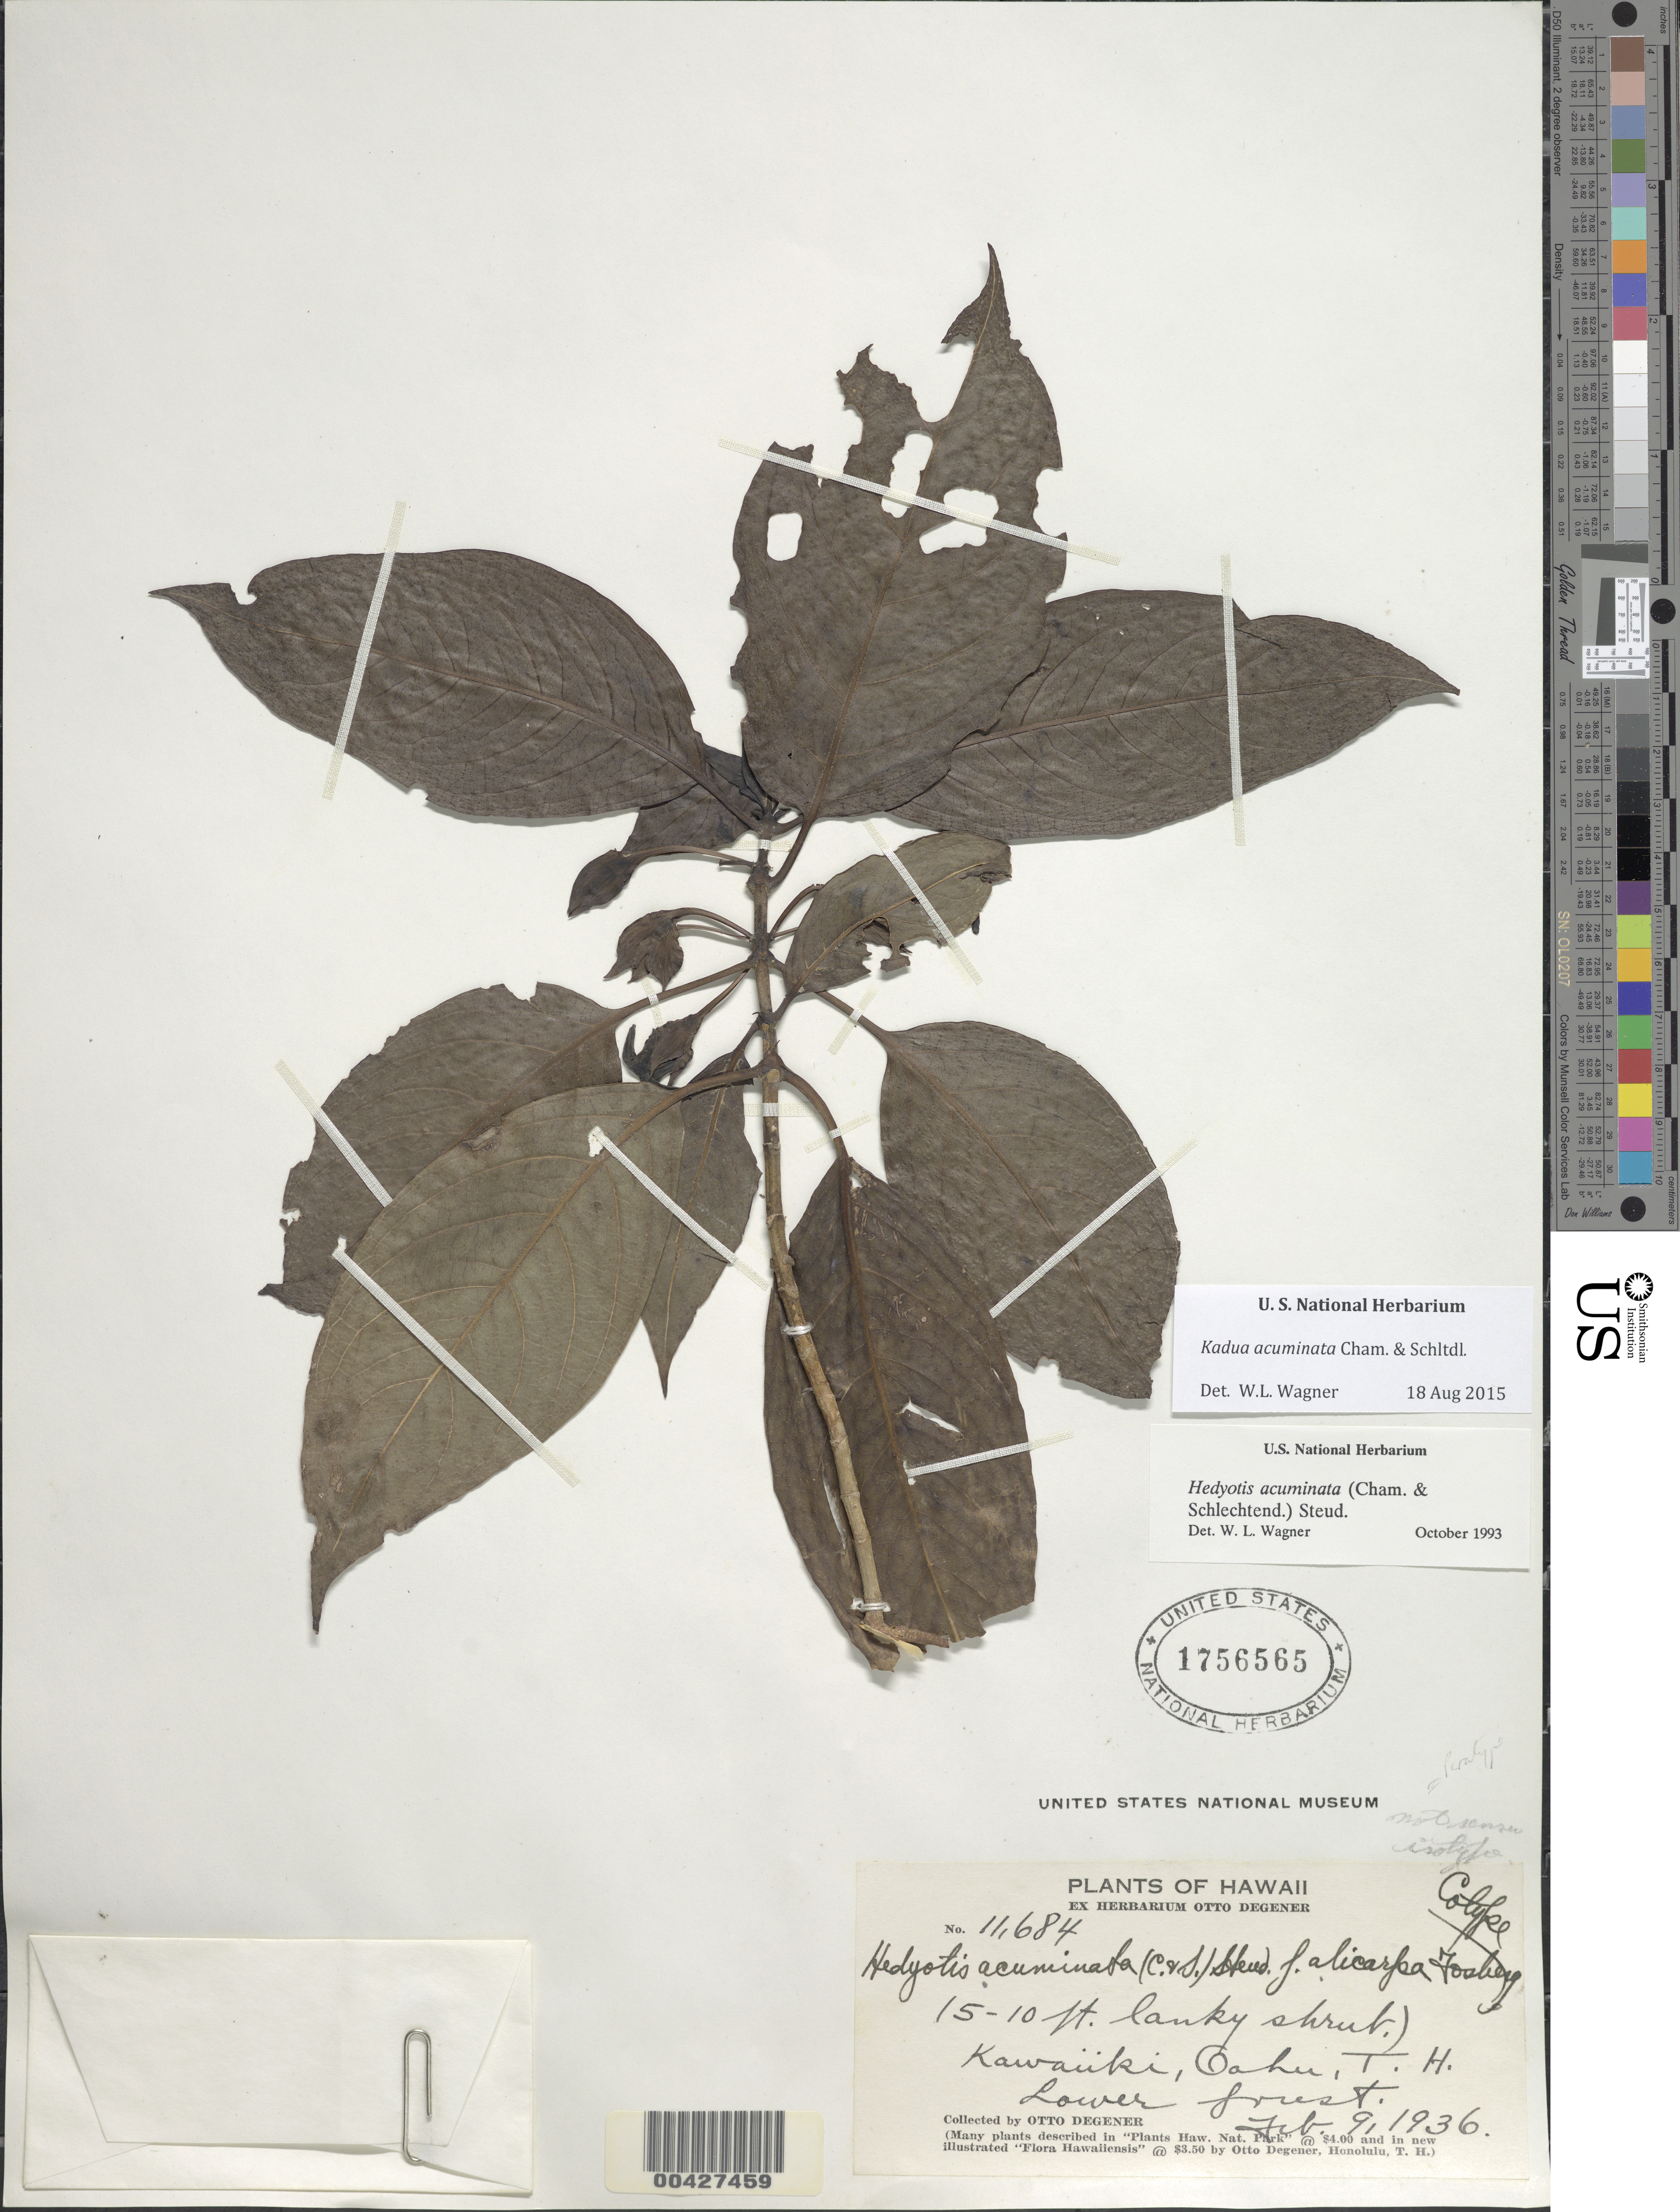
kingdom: Plantae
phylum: Tracheophyta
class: Magnoliopsida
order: Gentianales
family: Rubiaceae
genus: Kadua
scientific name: Kadua acuminata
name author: Cham. & Schltdl.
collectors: O. Degener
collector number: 11684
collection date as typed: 9 Feb 1936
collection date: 1936-02-09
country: United States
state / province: Hawaii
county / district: Honolulu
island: Oahu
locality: Kawaiiki.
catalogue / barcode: US 1756565